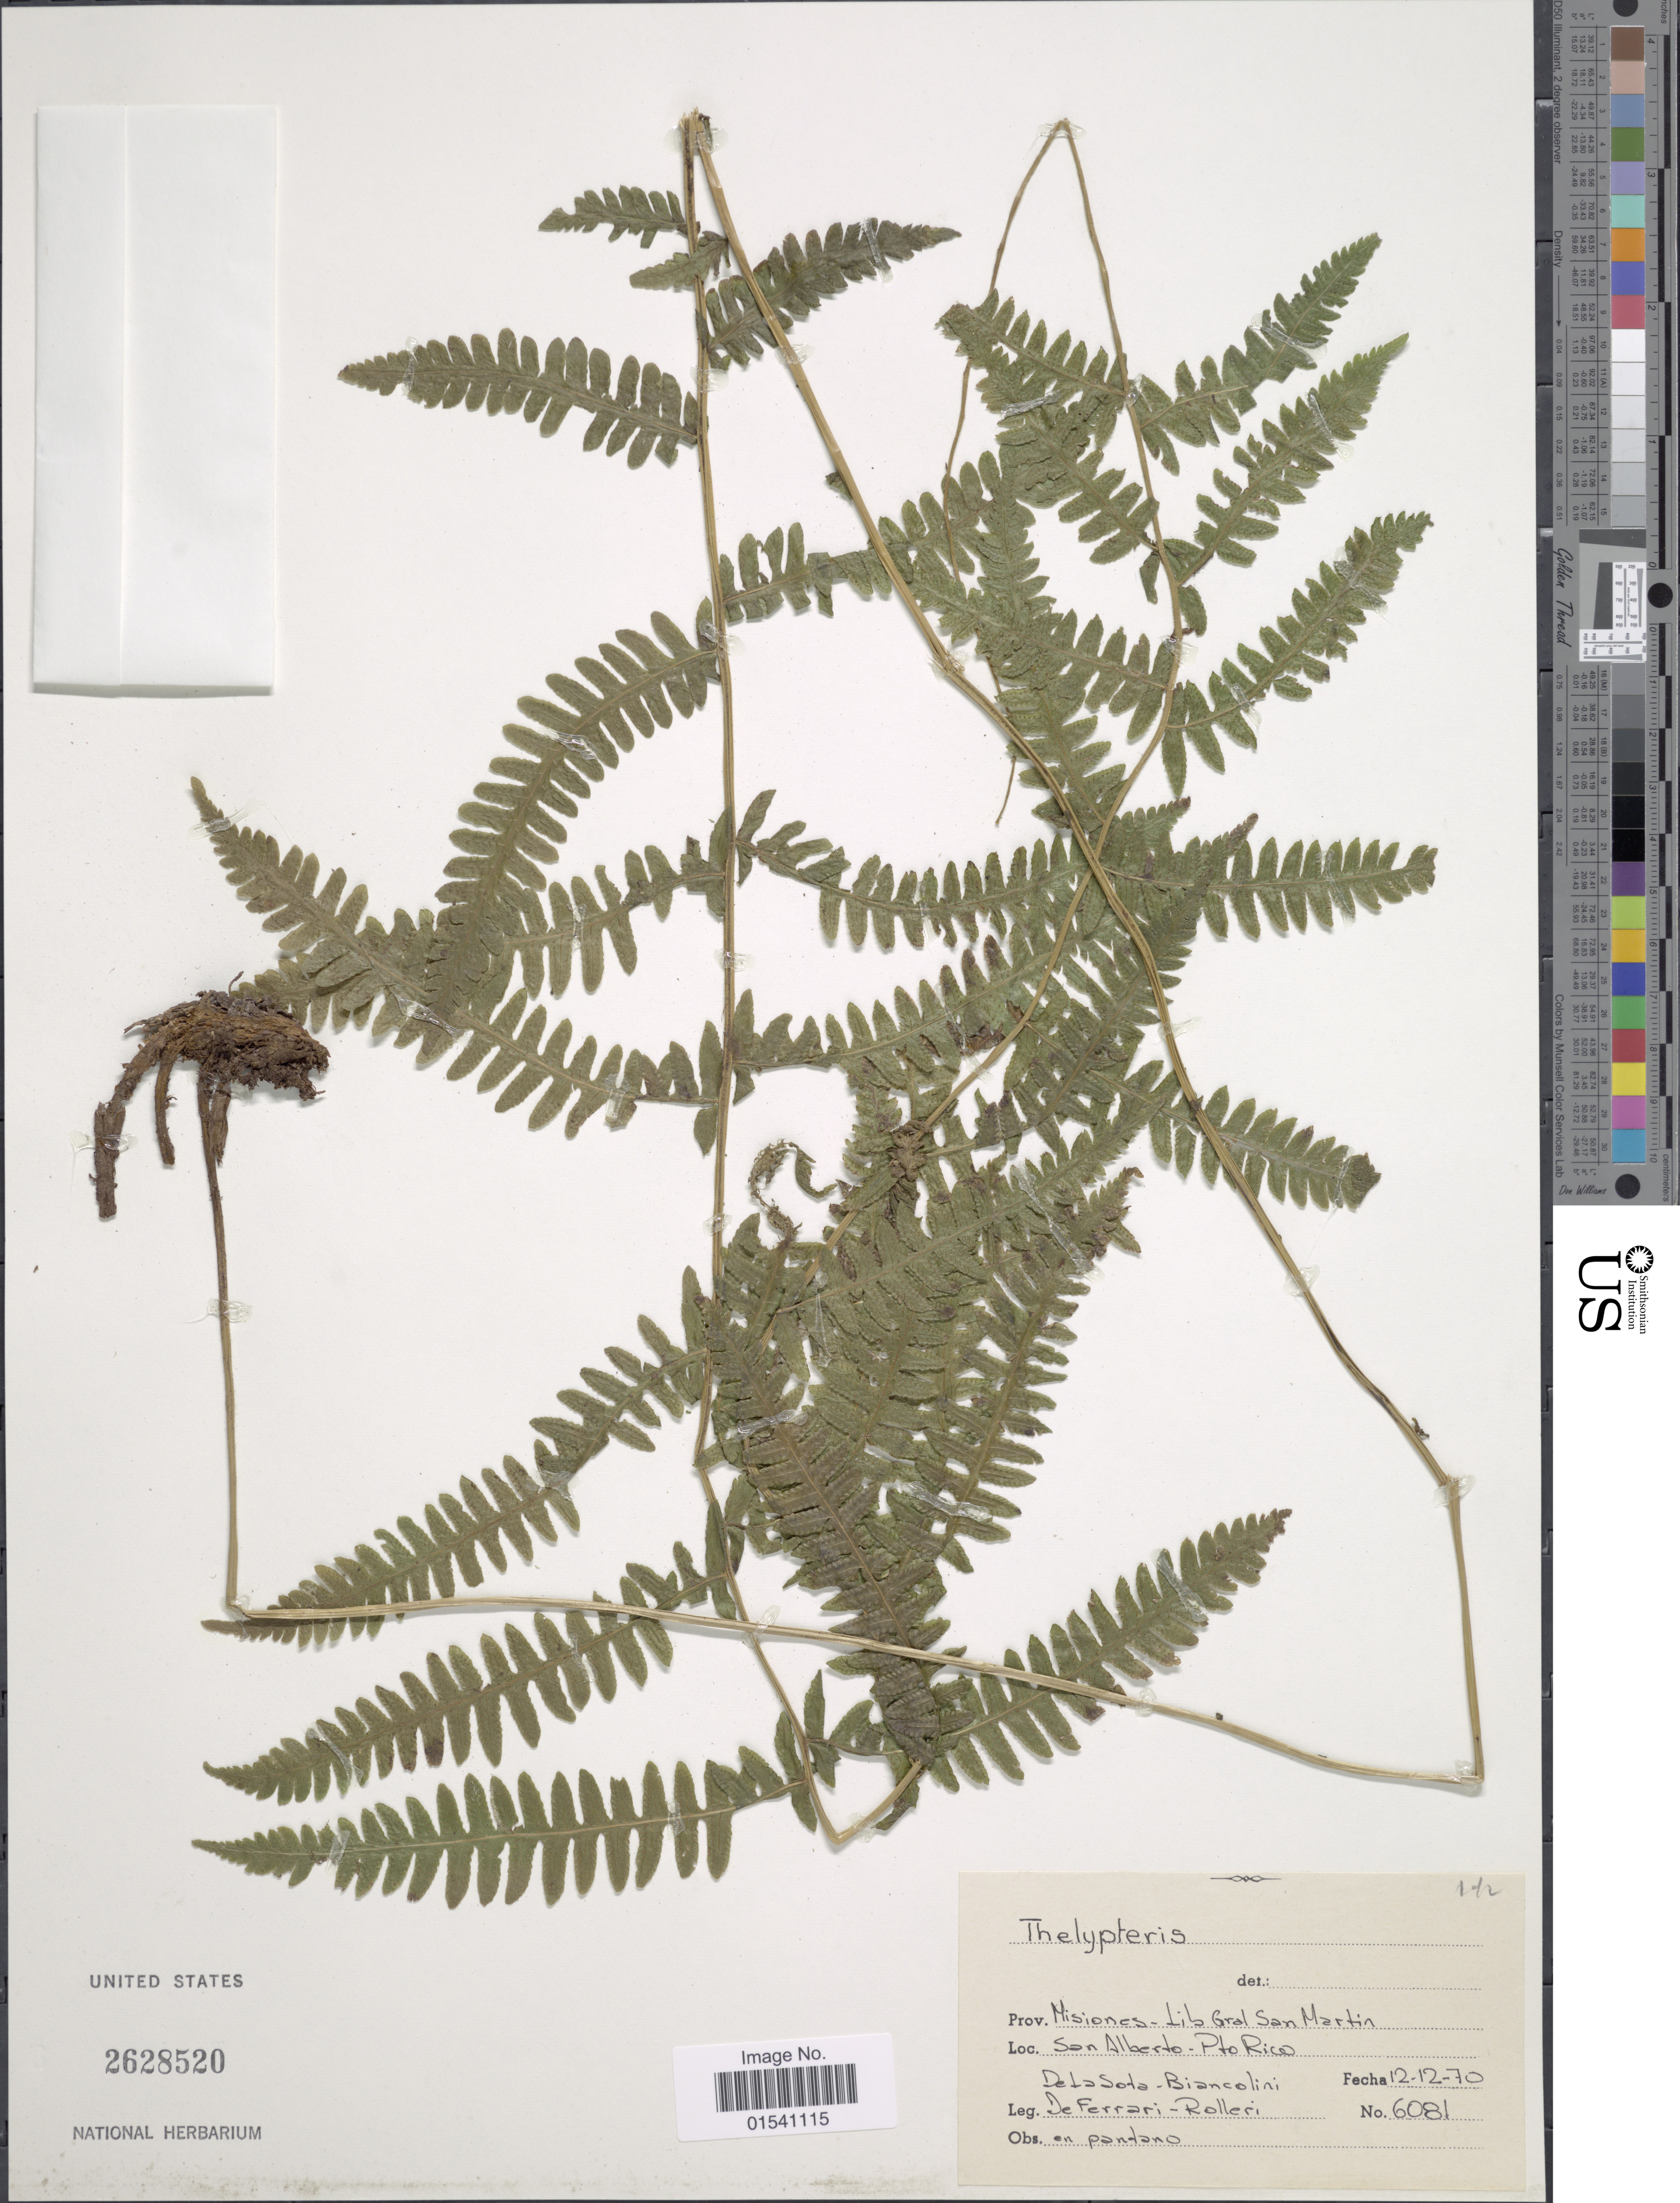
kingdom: Plantae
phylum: Tracheophyta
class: Polypodiopsida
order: Polypodiales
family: Thelypteridaceae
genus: Amauropelta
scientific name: Amauropelta sp.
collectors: de la Sota, Biancolini, De Ferrari & Rolleri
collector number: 6081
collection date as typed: Transcribed d/m/y: 12/12/70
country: Argentina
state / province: Misiones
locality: Misiones-Lib Gral San Martin, San Alberto - Pto Rico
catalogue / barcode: US 2628520